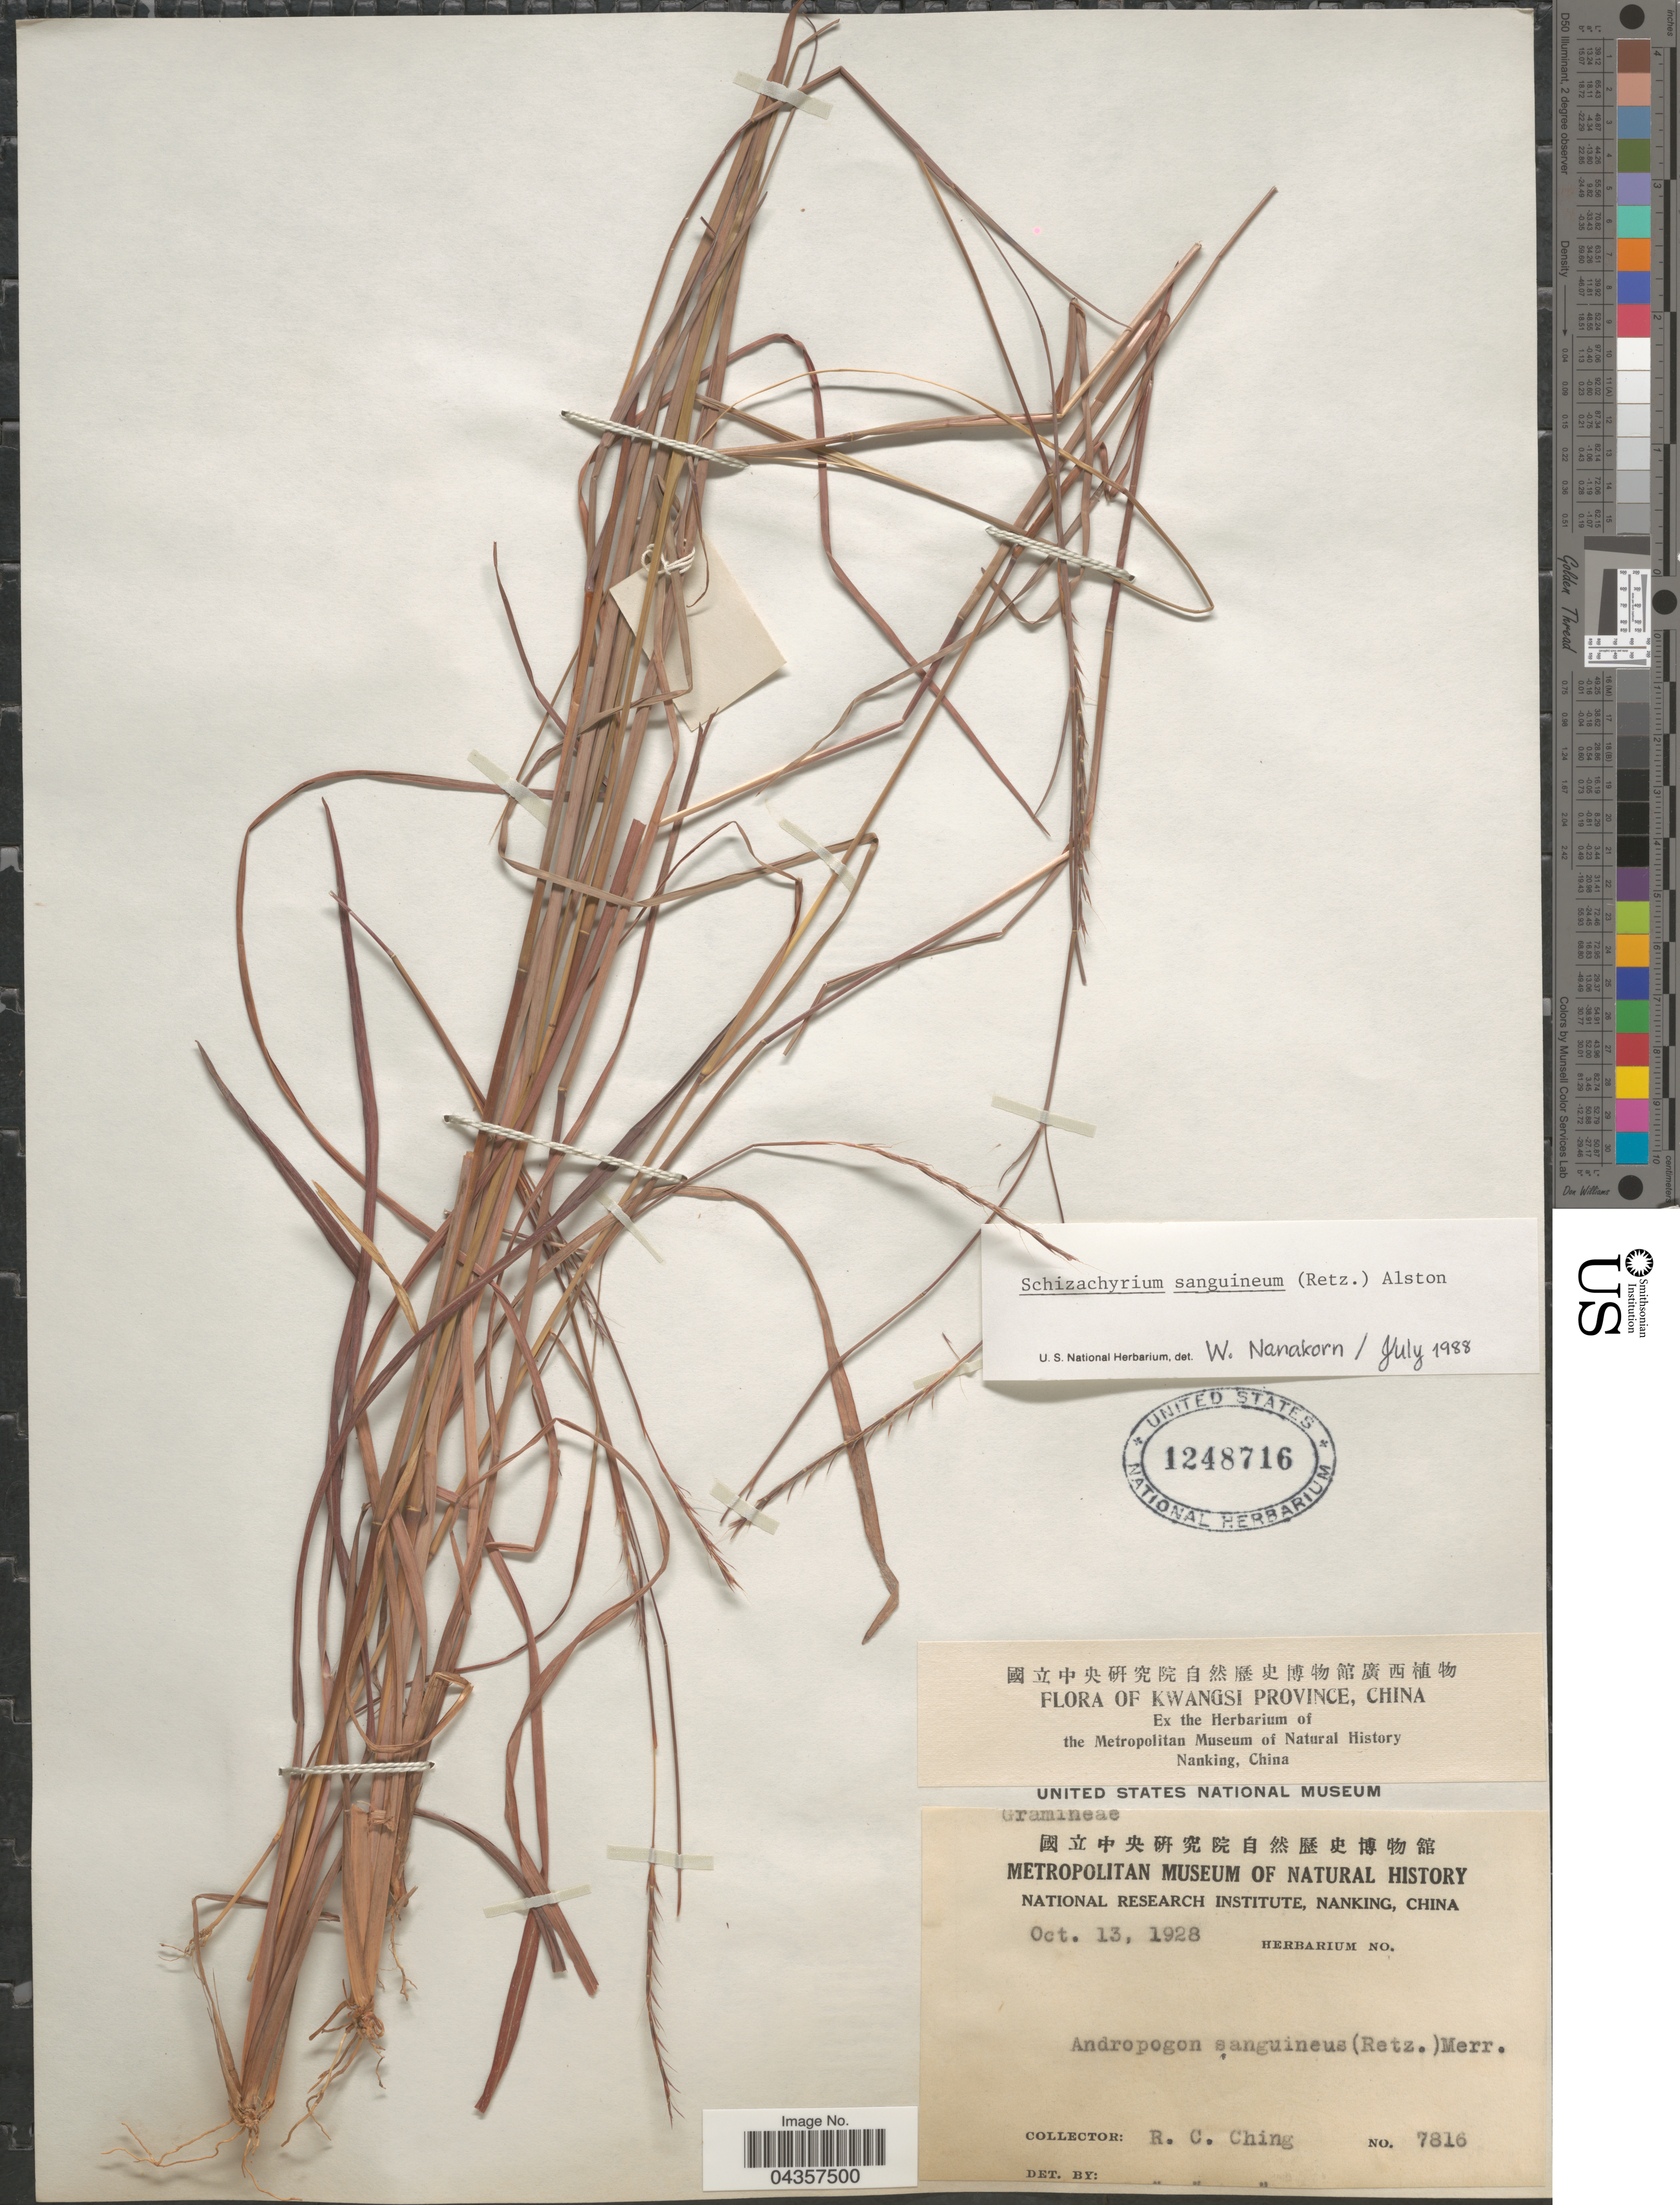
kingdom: Plantae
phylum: Tracheophyta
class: Liliopsida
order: Poales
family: Poaceae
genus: Schizachyrium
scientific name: Schizachyrium sanguineum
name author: (Retz.) Alston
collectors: R. C. Ching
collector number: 7816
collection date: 1928-10-13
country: China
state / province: Guangxi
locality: Kwangsi Province.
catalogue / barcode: US 1248716